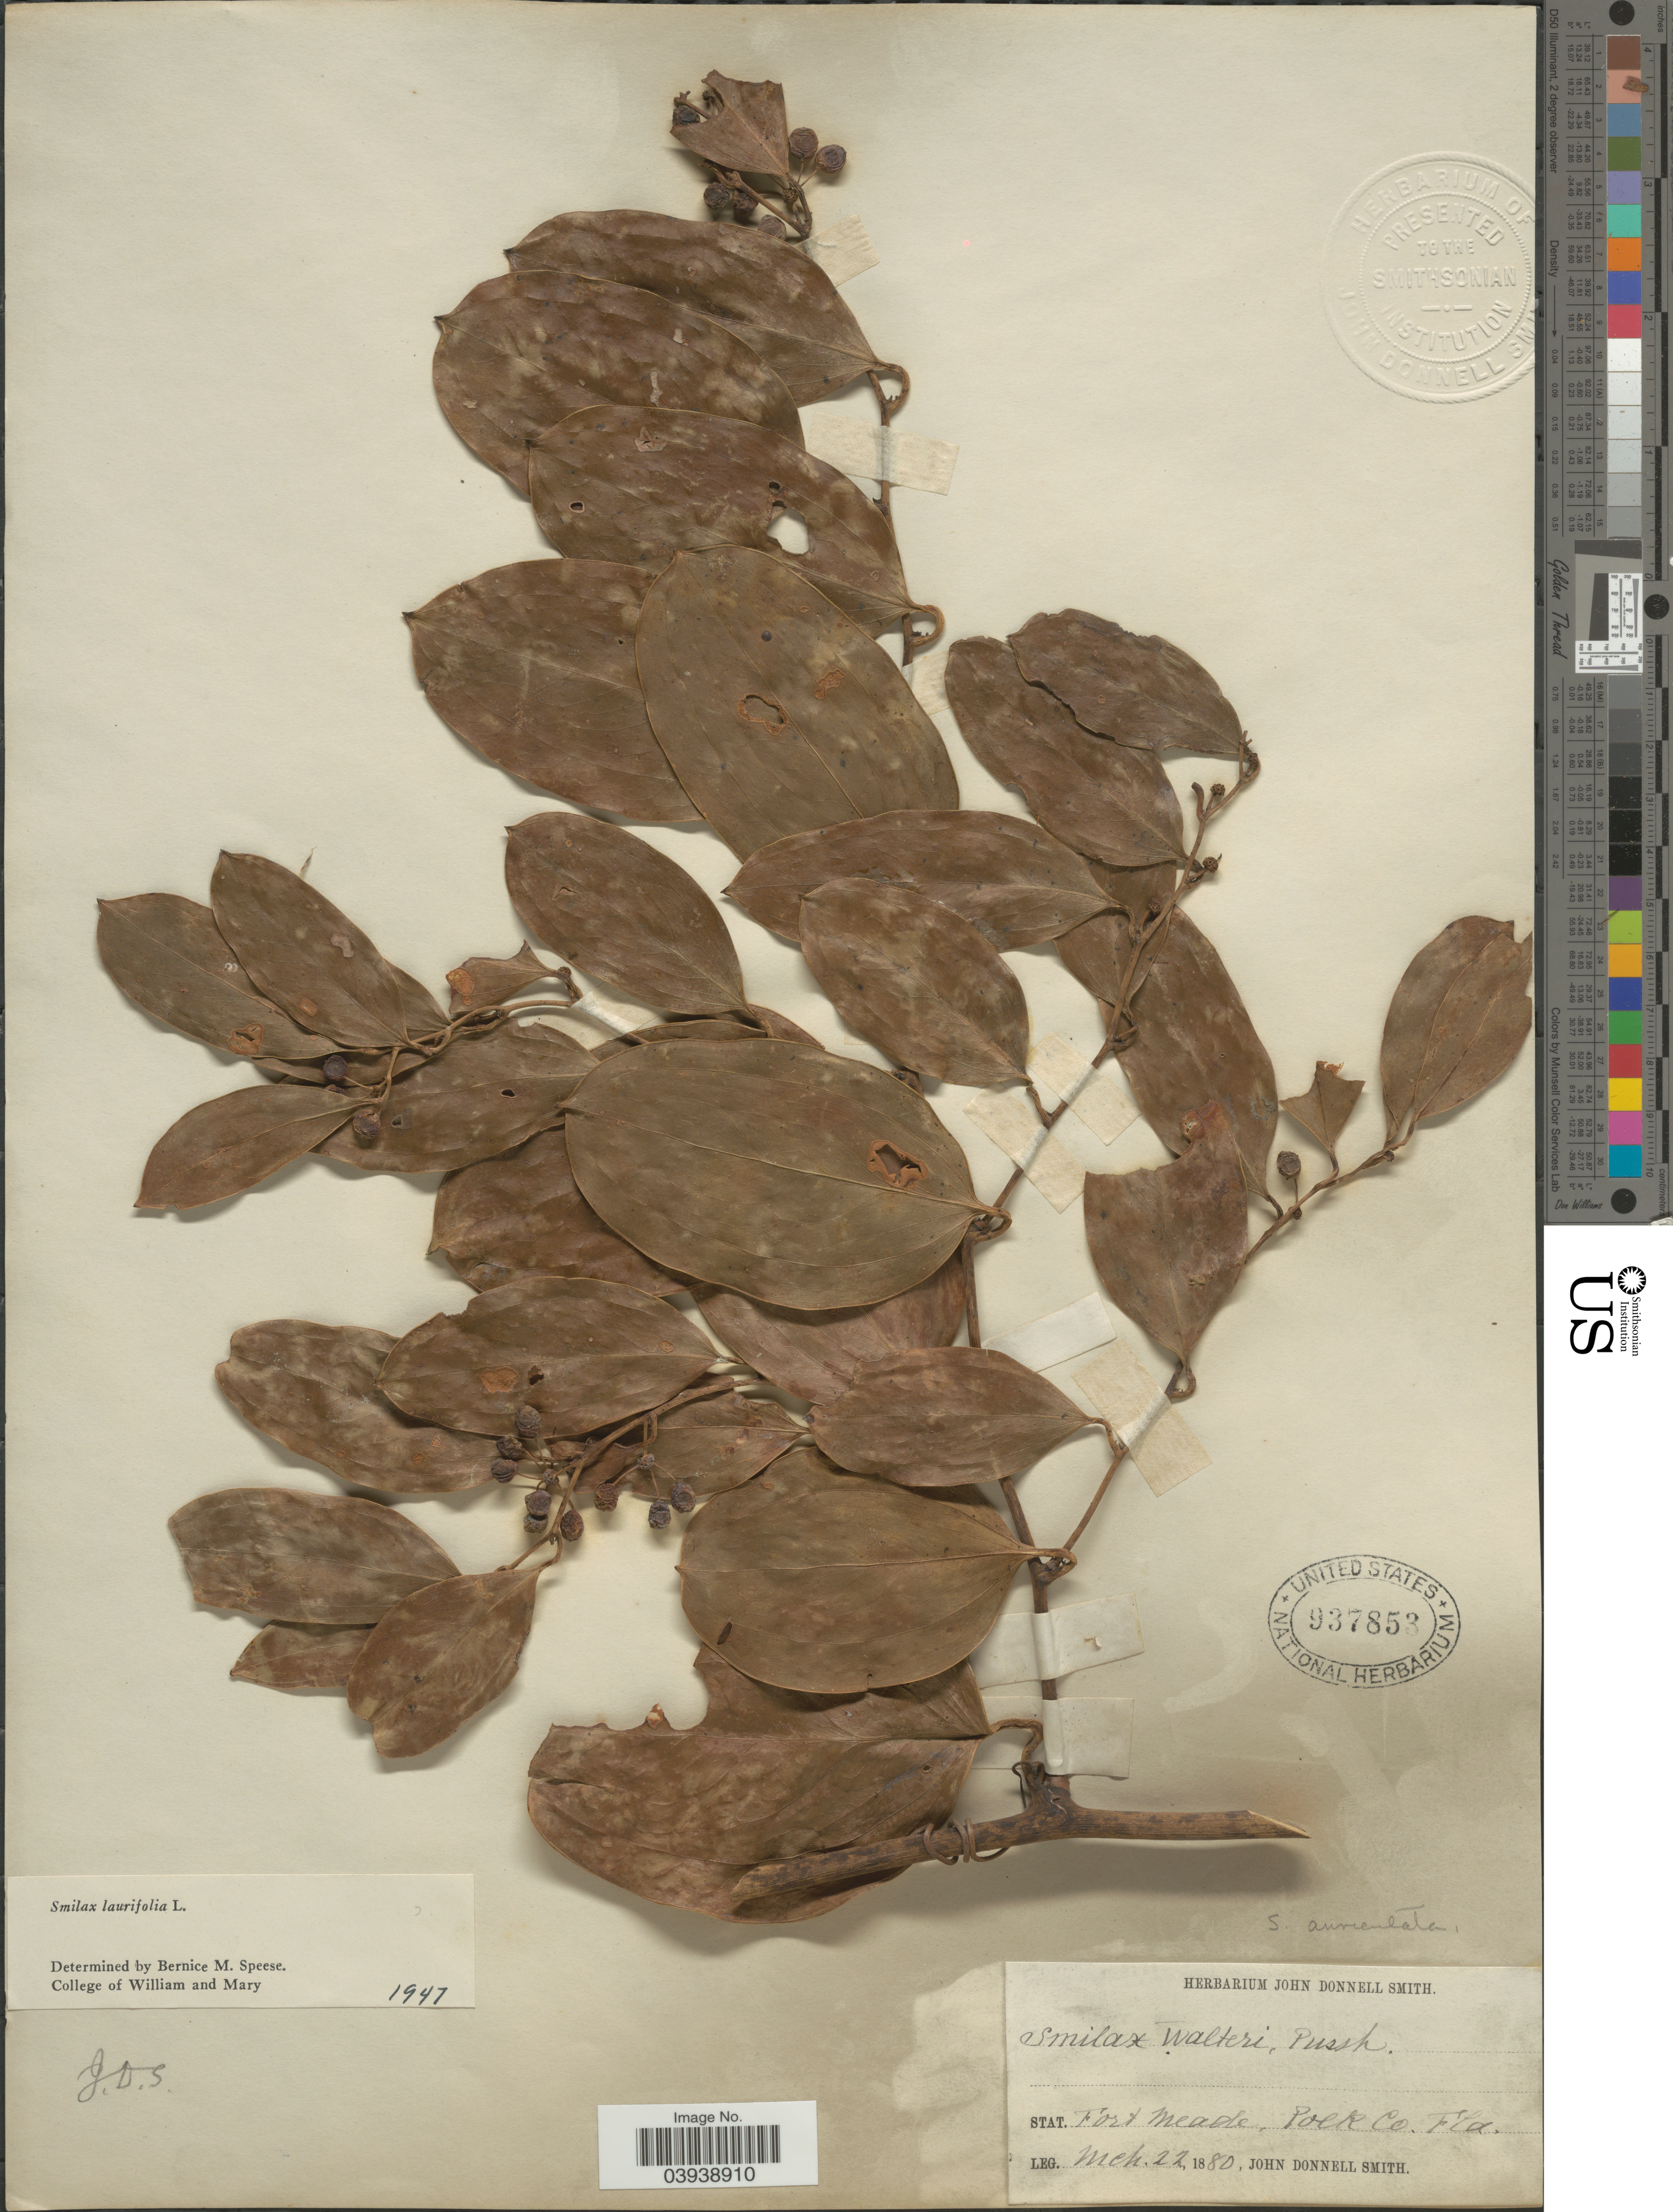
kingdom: Plantae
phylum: Tracheophyta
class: Liliopsida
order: Liliales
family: Smilacaceae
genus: Smilax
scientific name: Smilax laurifolia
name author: L.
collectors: J. Donnell Smith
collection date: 1880-03-22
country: United States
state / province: Florida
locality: Stat. Fort Meade. Polk Co.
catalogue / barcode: US 937853